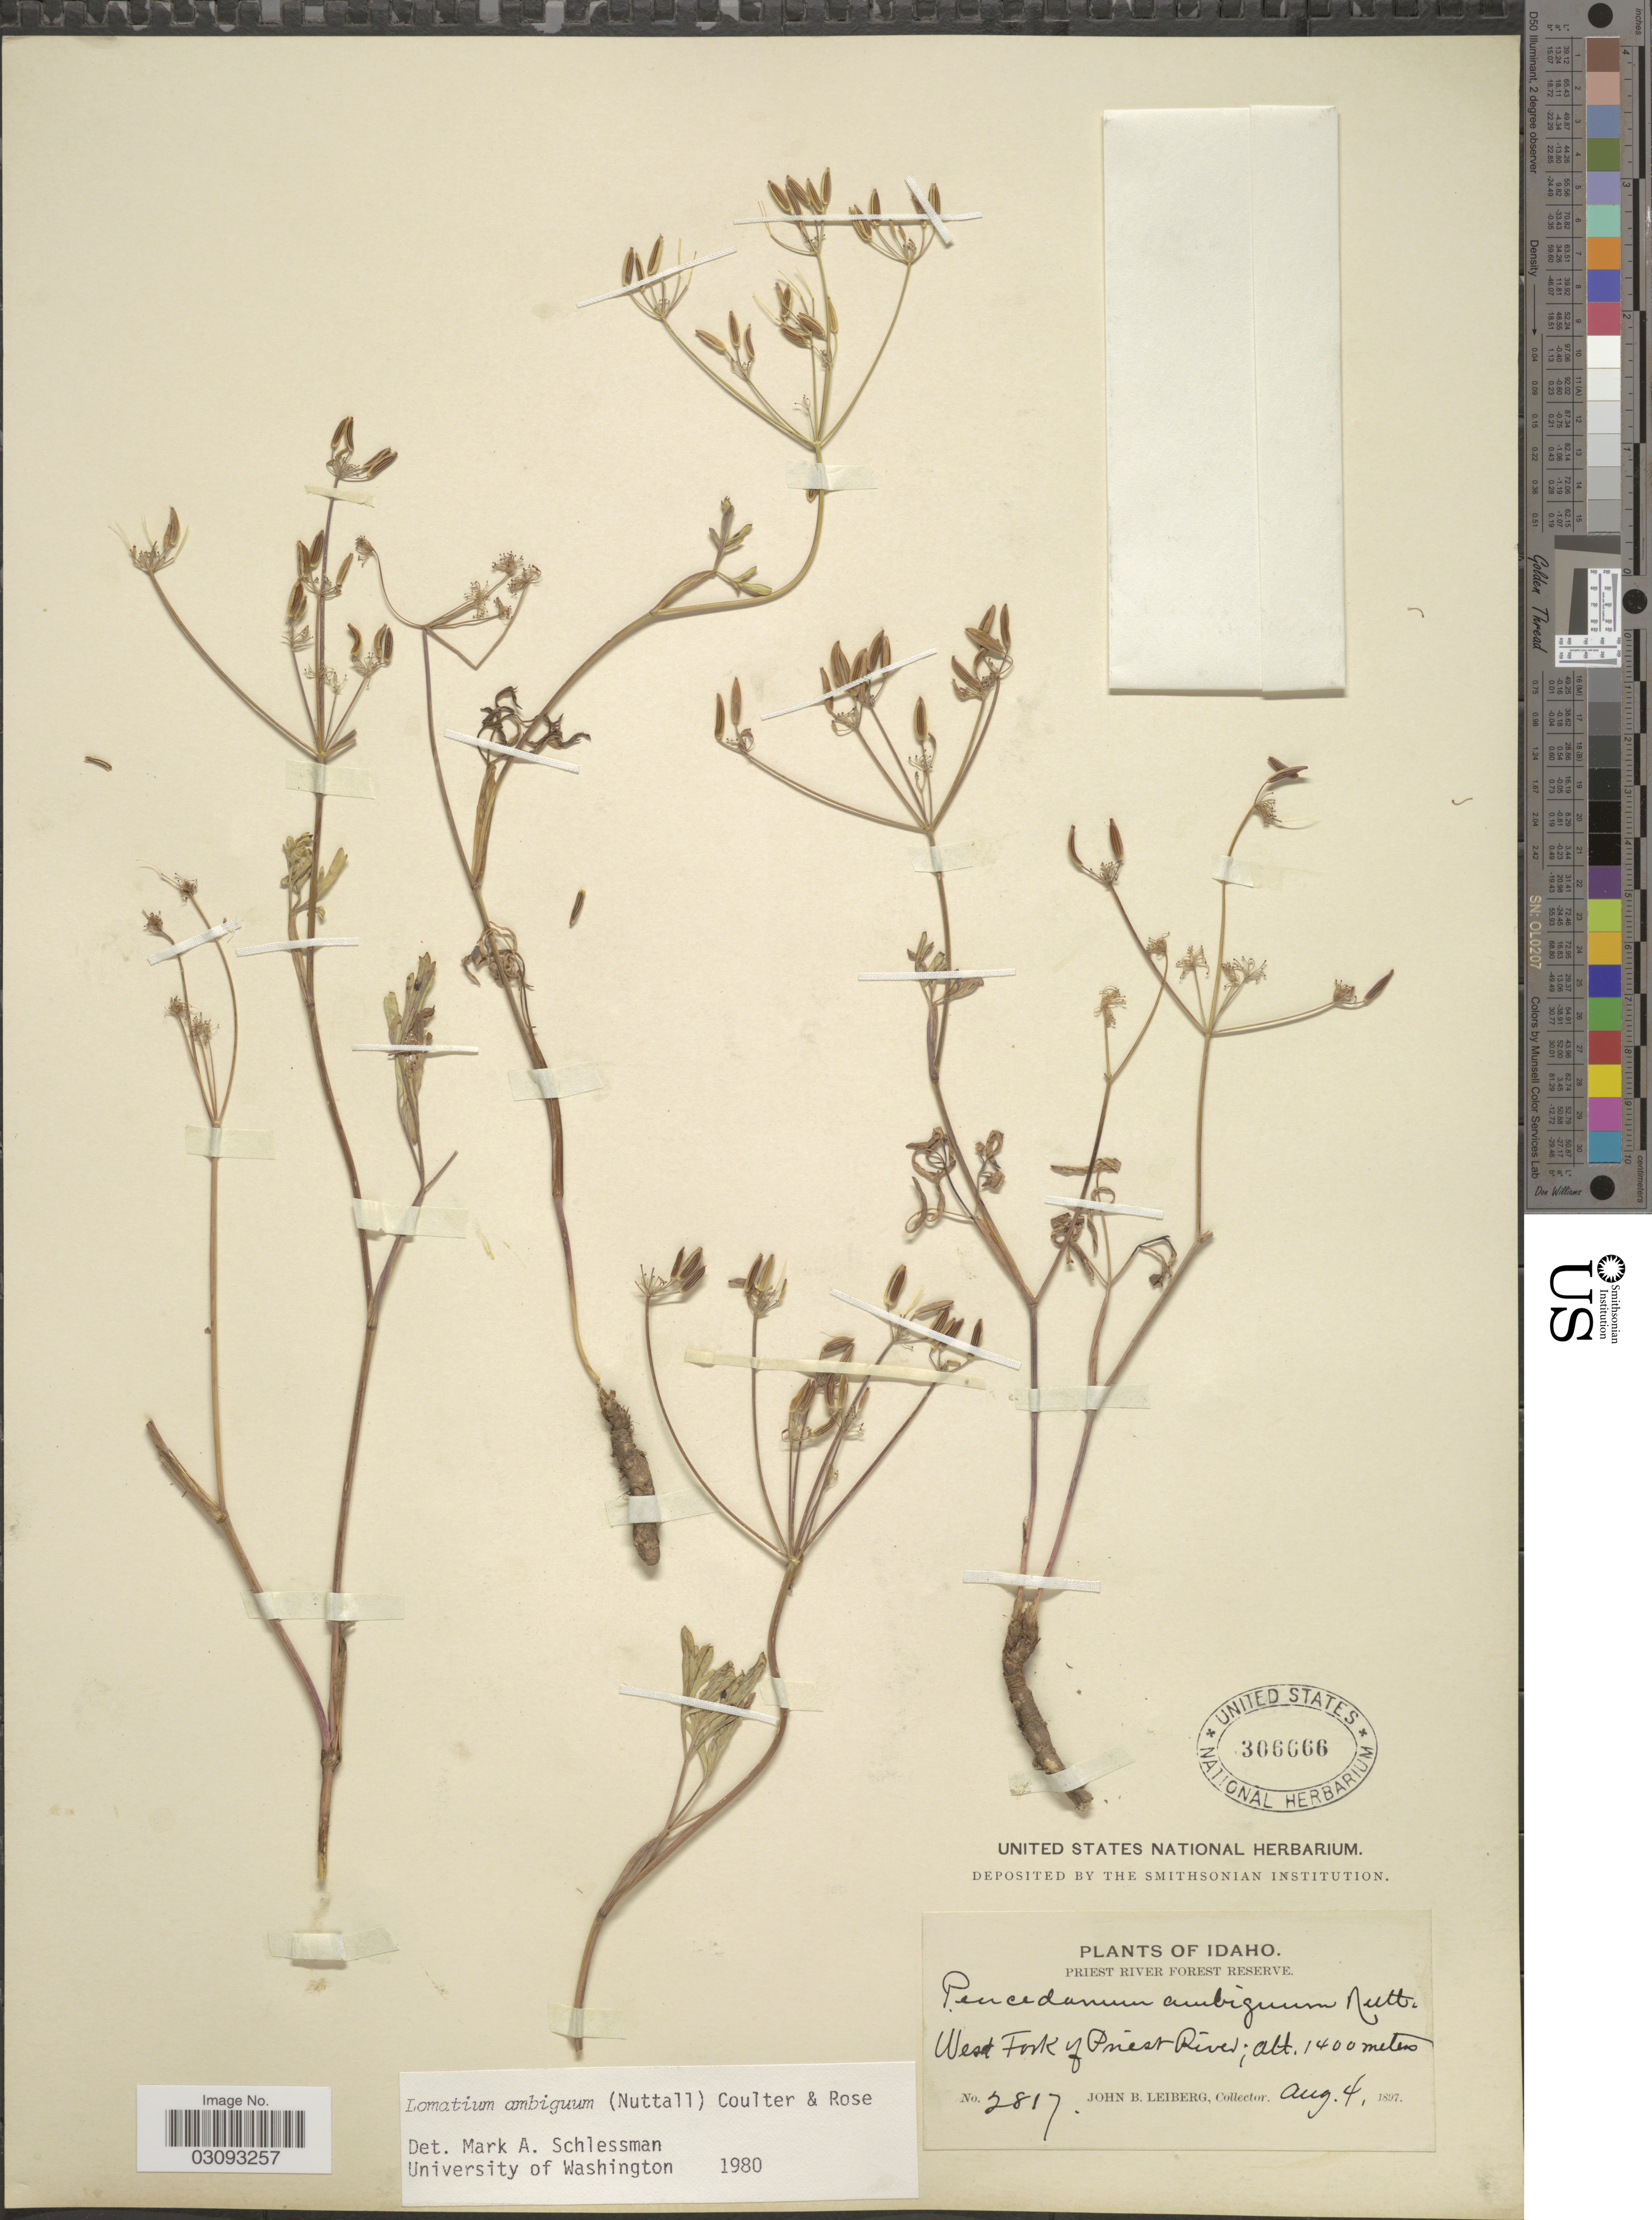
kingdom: Plantae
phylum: Tracheophyta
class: Magnoliopsida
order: Apiales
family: Apiaceae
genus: Lomatium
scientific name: Lomatium ambiguum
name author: (Nutt.) Coult. & Rose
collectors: J. Leiberg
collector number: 2817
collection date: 1897-08-04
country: United States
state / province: Idaho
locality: Priest River Forest Reserve. West Fork of Priest River.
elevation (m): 1400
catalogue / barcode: US 306666